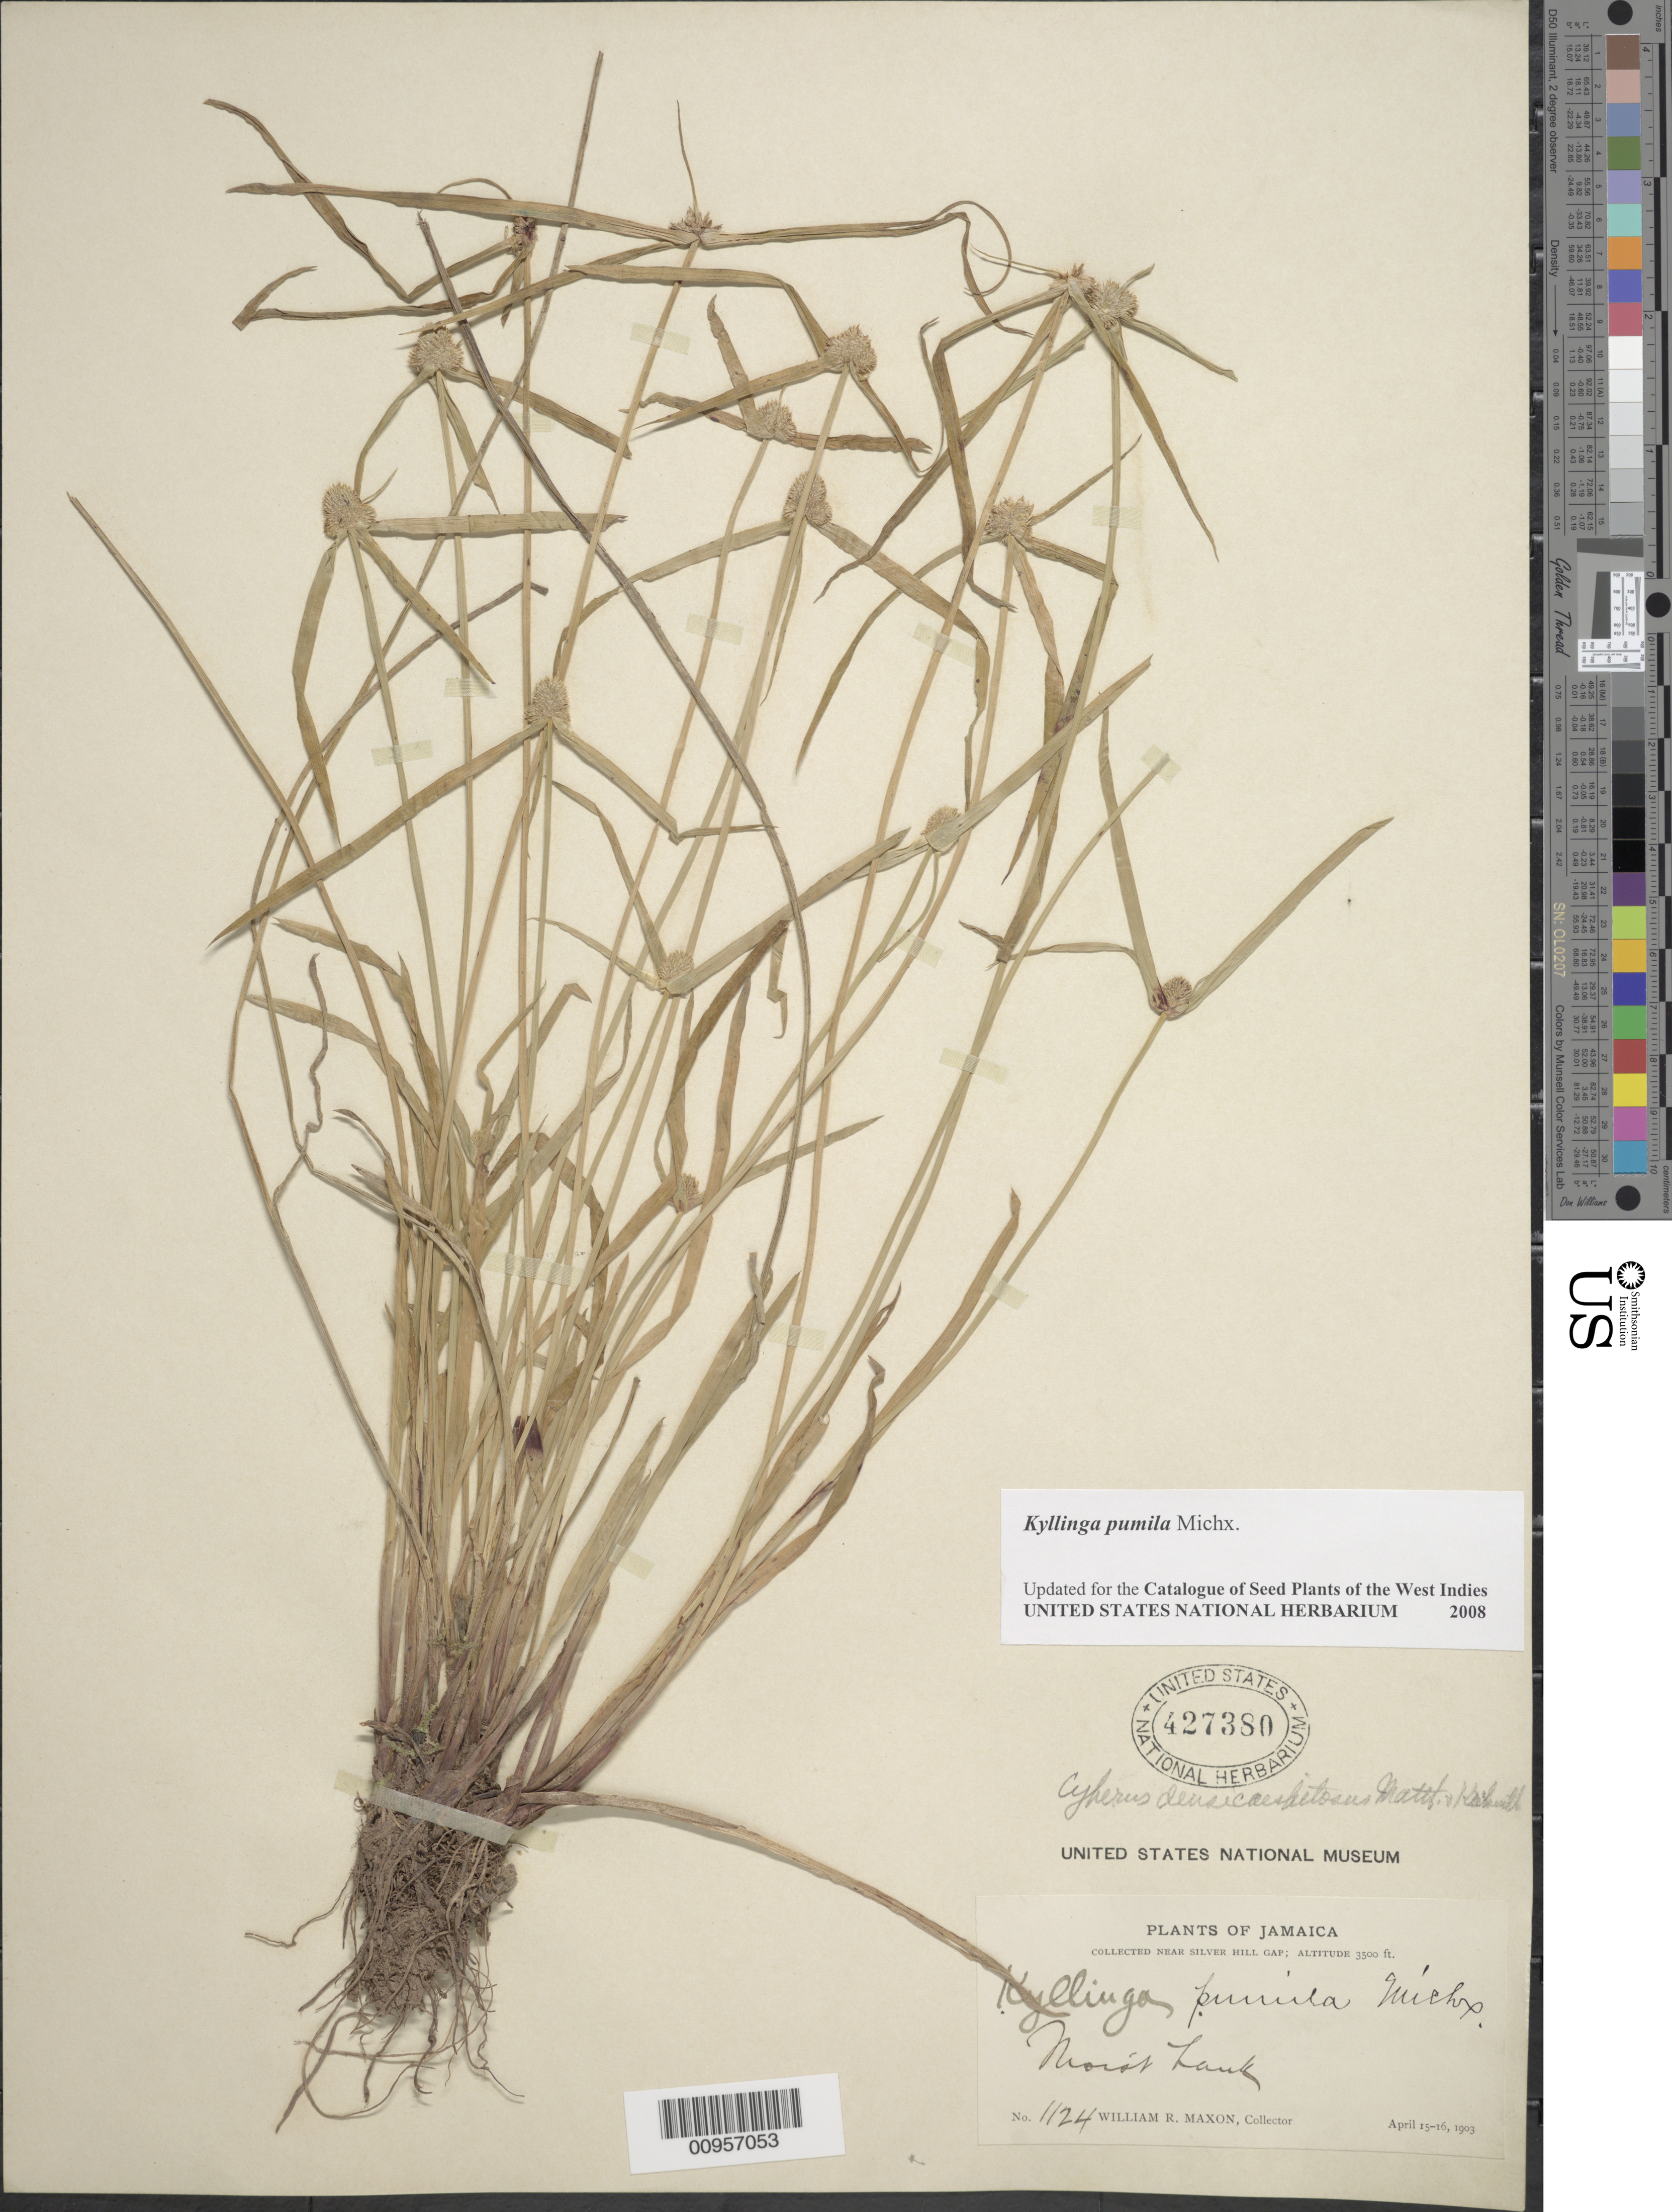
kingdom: Plantae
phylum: Tracheophyta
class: Liliopsida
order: Poales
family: Cyperaceae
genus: Cyperus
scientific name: Cyperus hortensis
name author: (Salzm. ex Steud.) Dorr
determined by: Strong, Mark T., (BOT), Smithsonian Institution - National Museum of Natural History (UNITED STATES)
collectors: W. R. Maxon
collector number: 1124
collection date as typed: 15 Apr 1903 to 16 Apr 1903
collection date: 1903-04-15/1903-04-16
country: Jamaica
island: Jamaica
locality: Near Silver Hill Gap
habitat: Moist bank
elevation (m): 1067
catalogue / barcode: US 427380